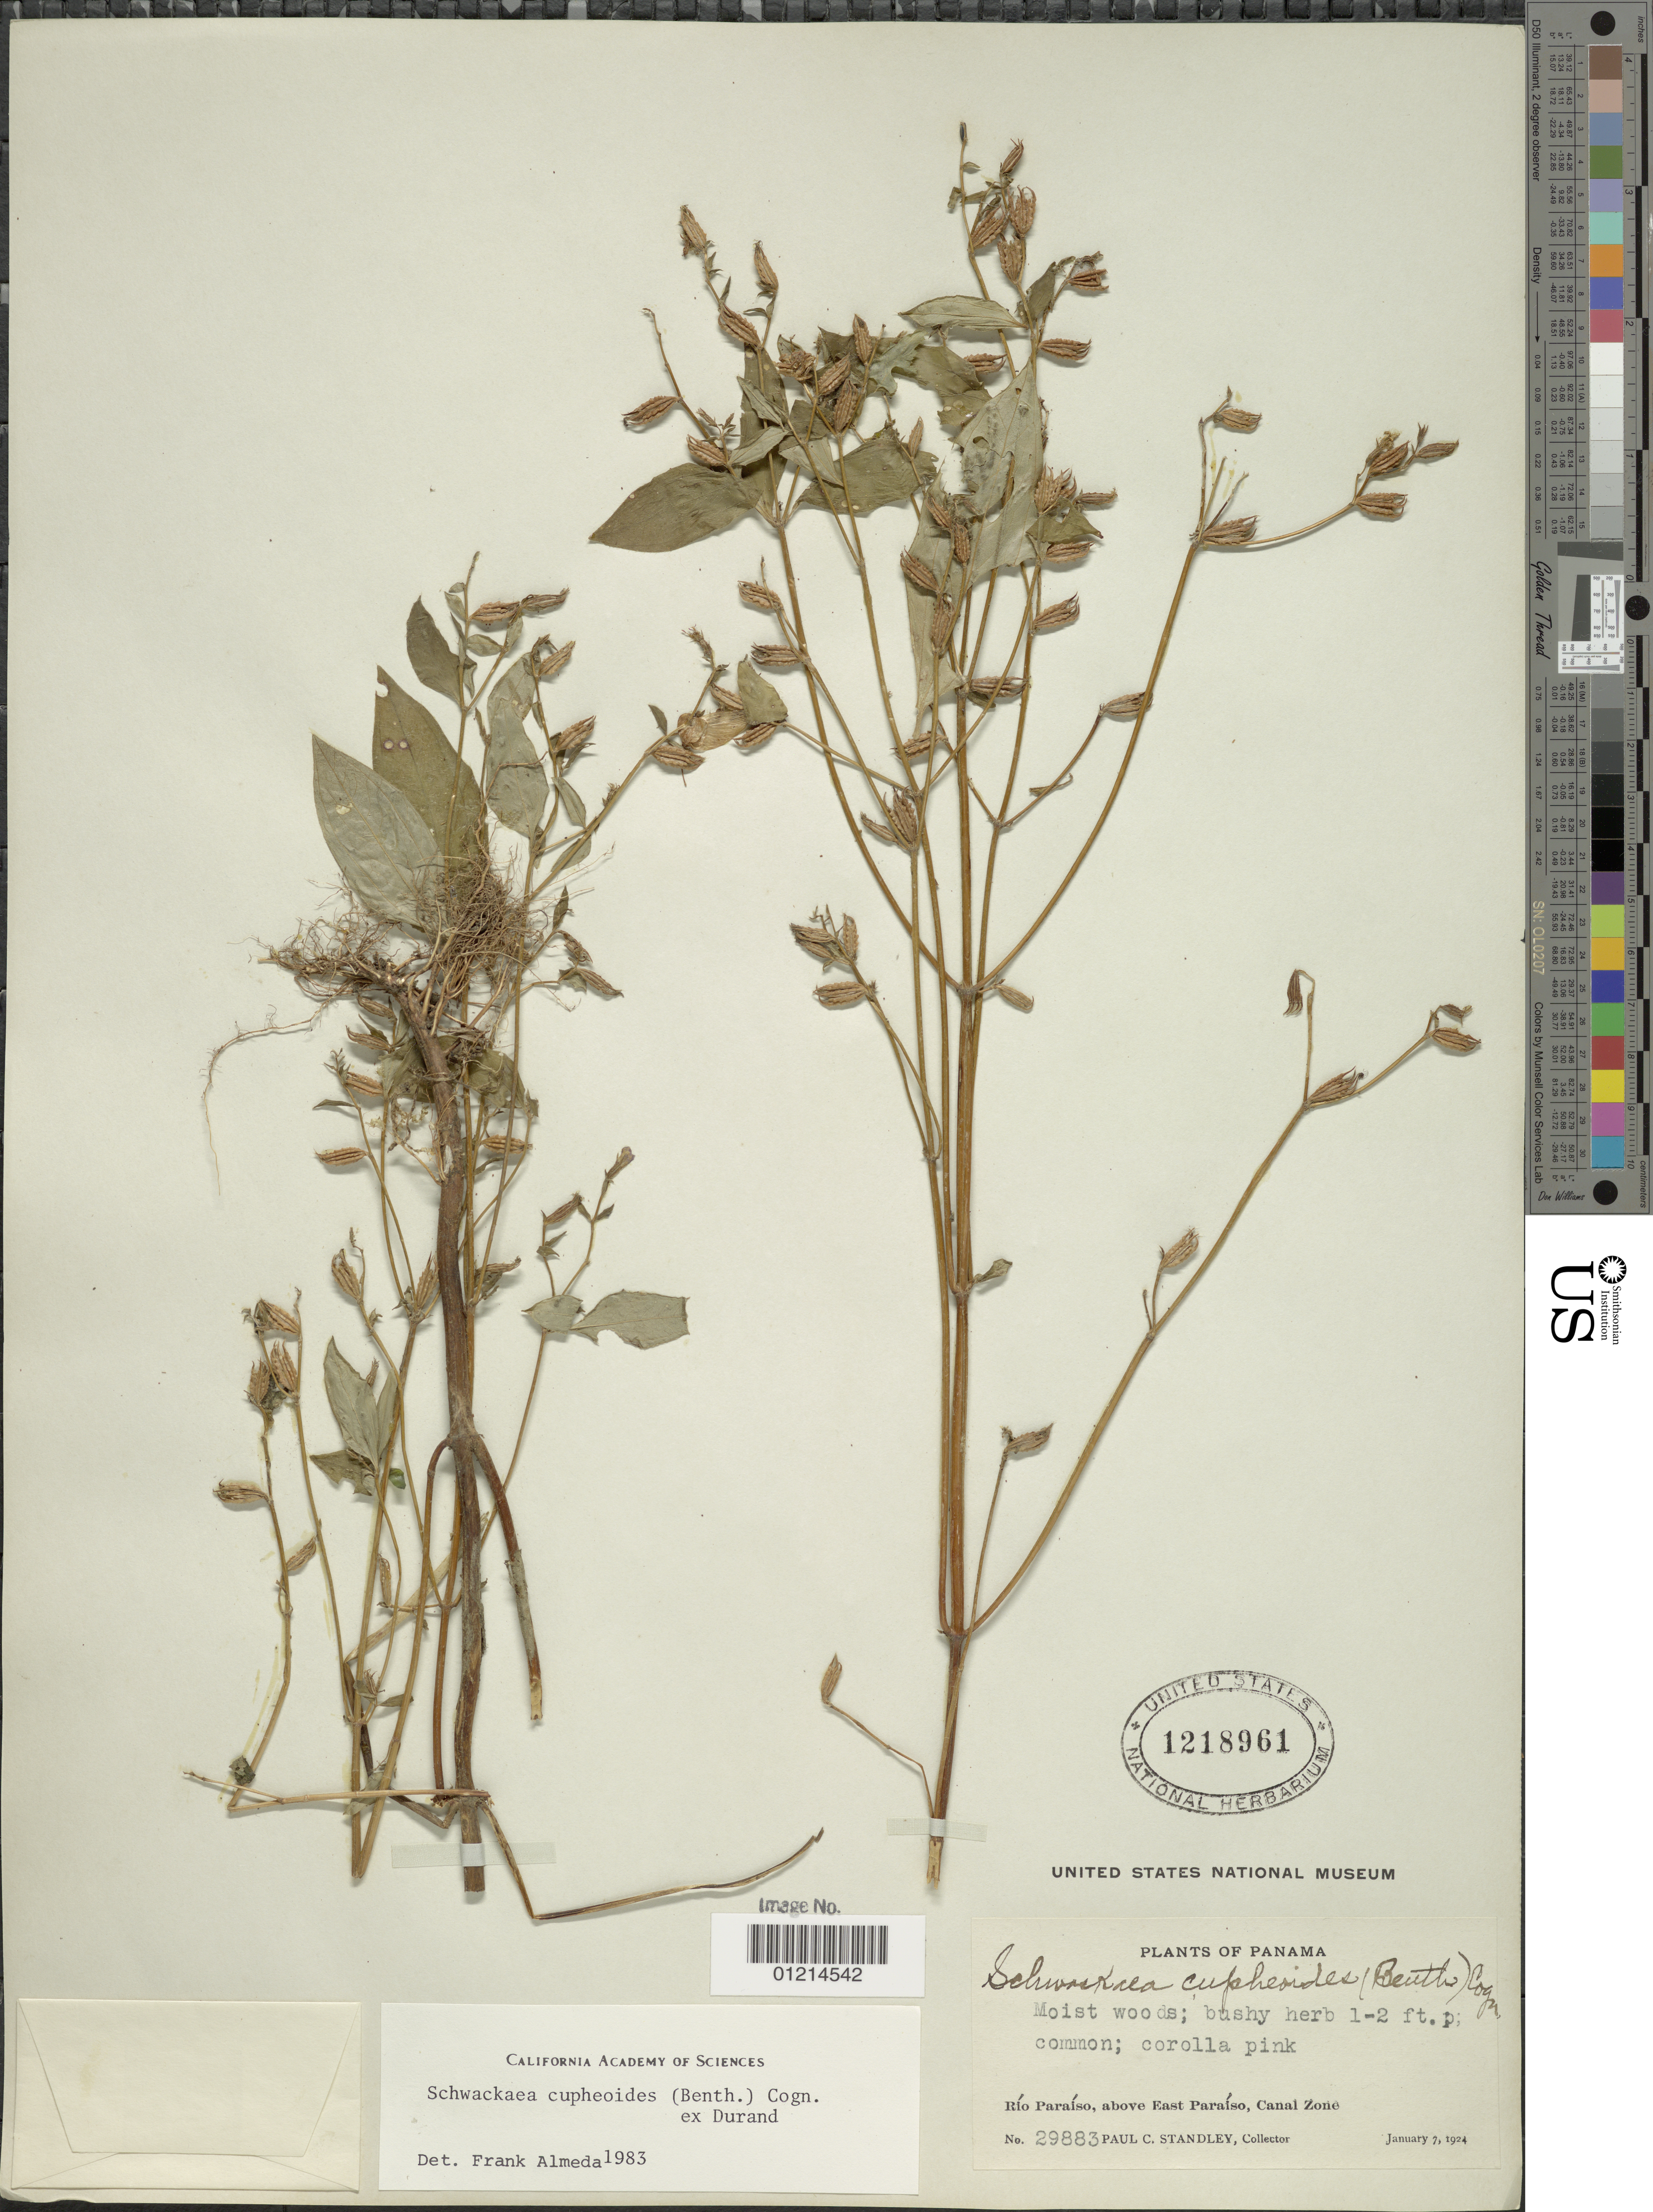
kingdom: Plantae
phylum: Tracheophyta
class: Magnoliopsida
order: Myrtales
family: Melastomataceae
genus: Schwackaea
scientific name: Schwackaea cupheoides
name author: (Benth.) Cogn.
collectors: P. C. Standley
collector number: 29883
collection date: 1924-01-07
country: Panama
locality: Rio Paraiso, above East Paraiso, Canal Zone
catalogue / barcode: US 1218961